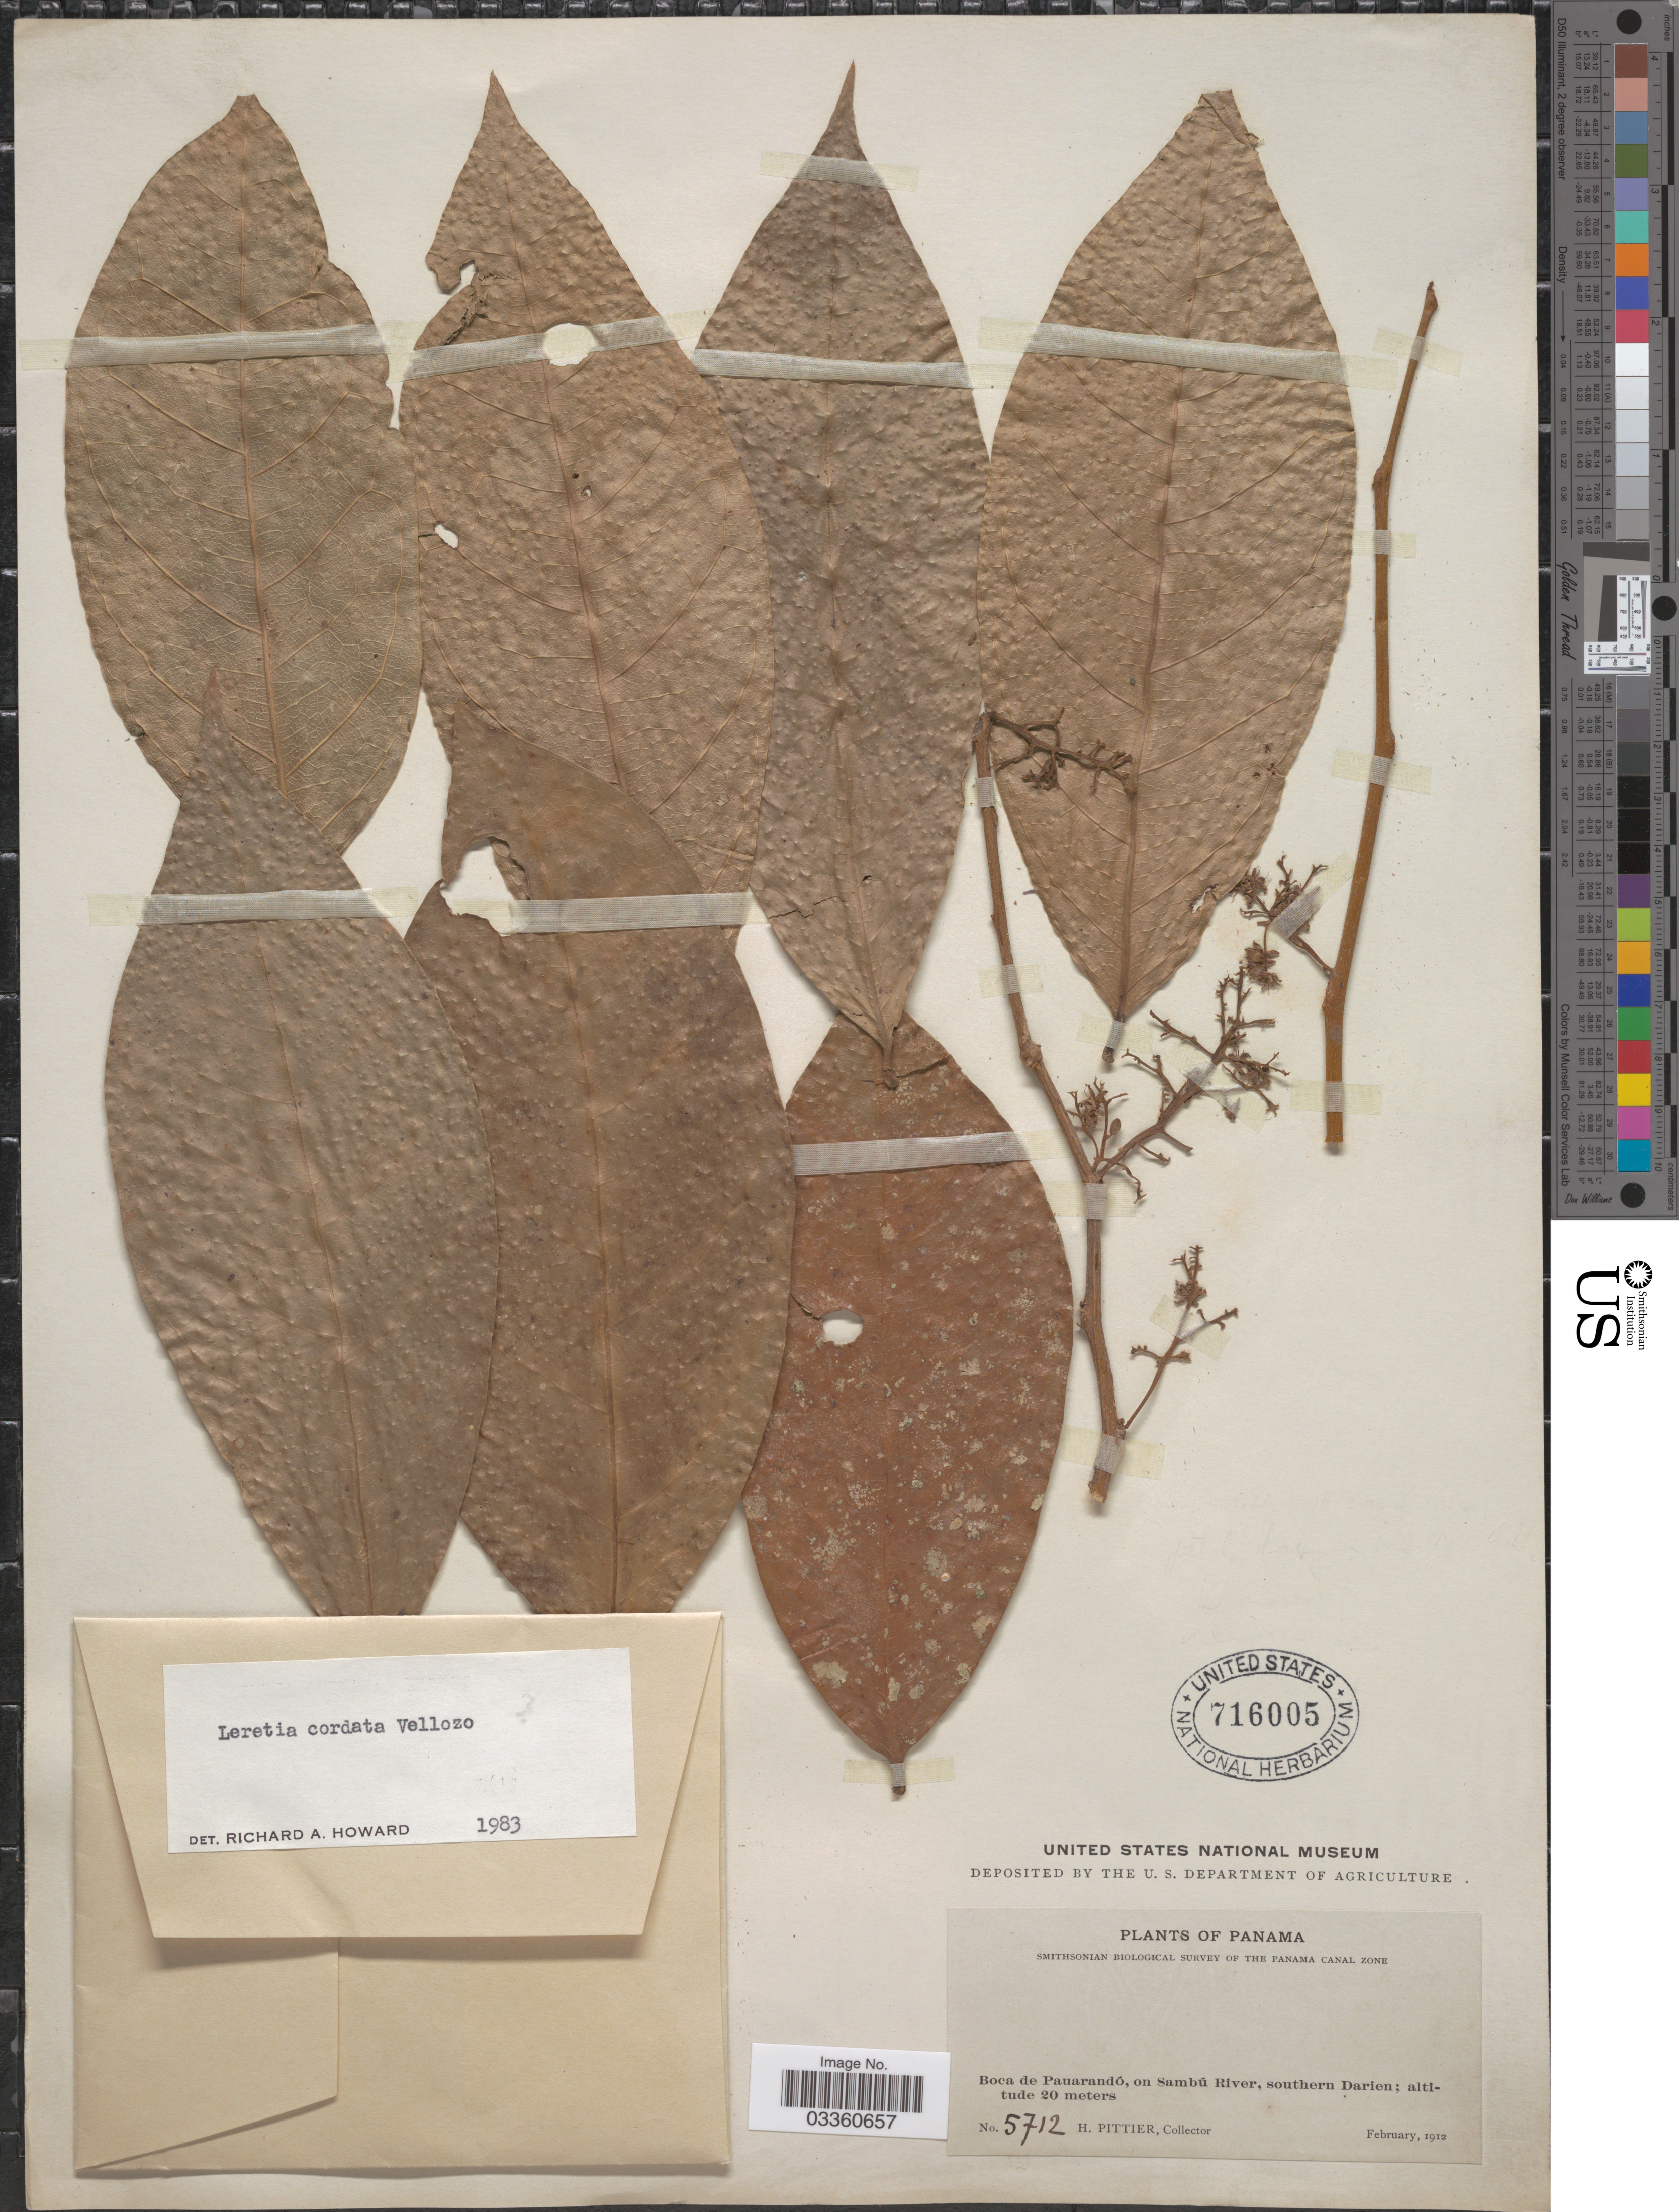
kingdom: Plantae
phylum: Tracheophyta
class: Magnoliopsida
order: Icacinales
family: Icacinaceae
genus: Leretia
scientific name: Leretia cordata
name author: Vell.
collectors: H. F. Pittier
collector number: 5712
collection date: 1912-02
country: Panama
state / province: Darién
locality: Boca de Pauarandó, on Sambú River, southern Darien.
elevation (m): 20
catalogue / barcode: US 716005